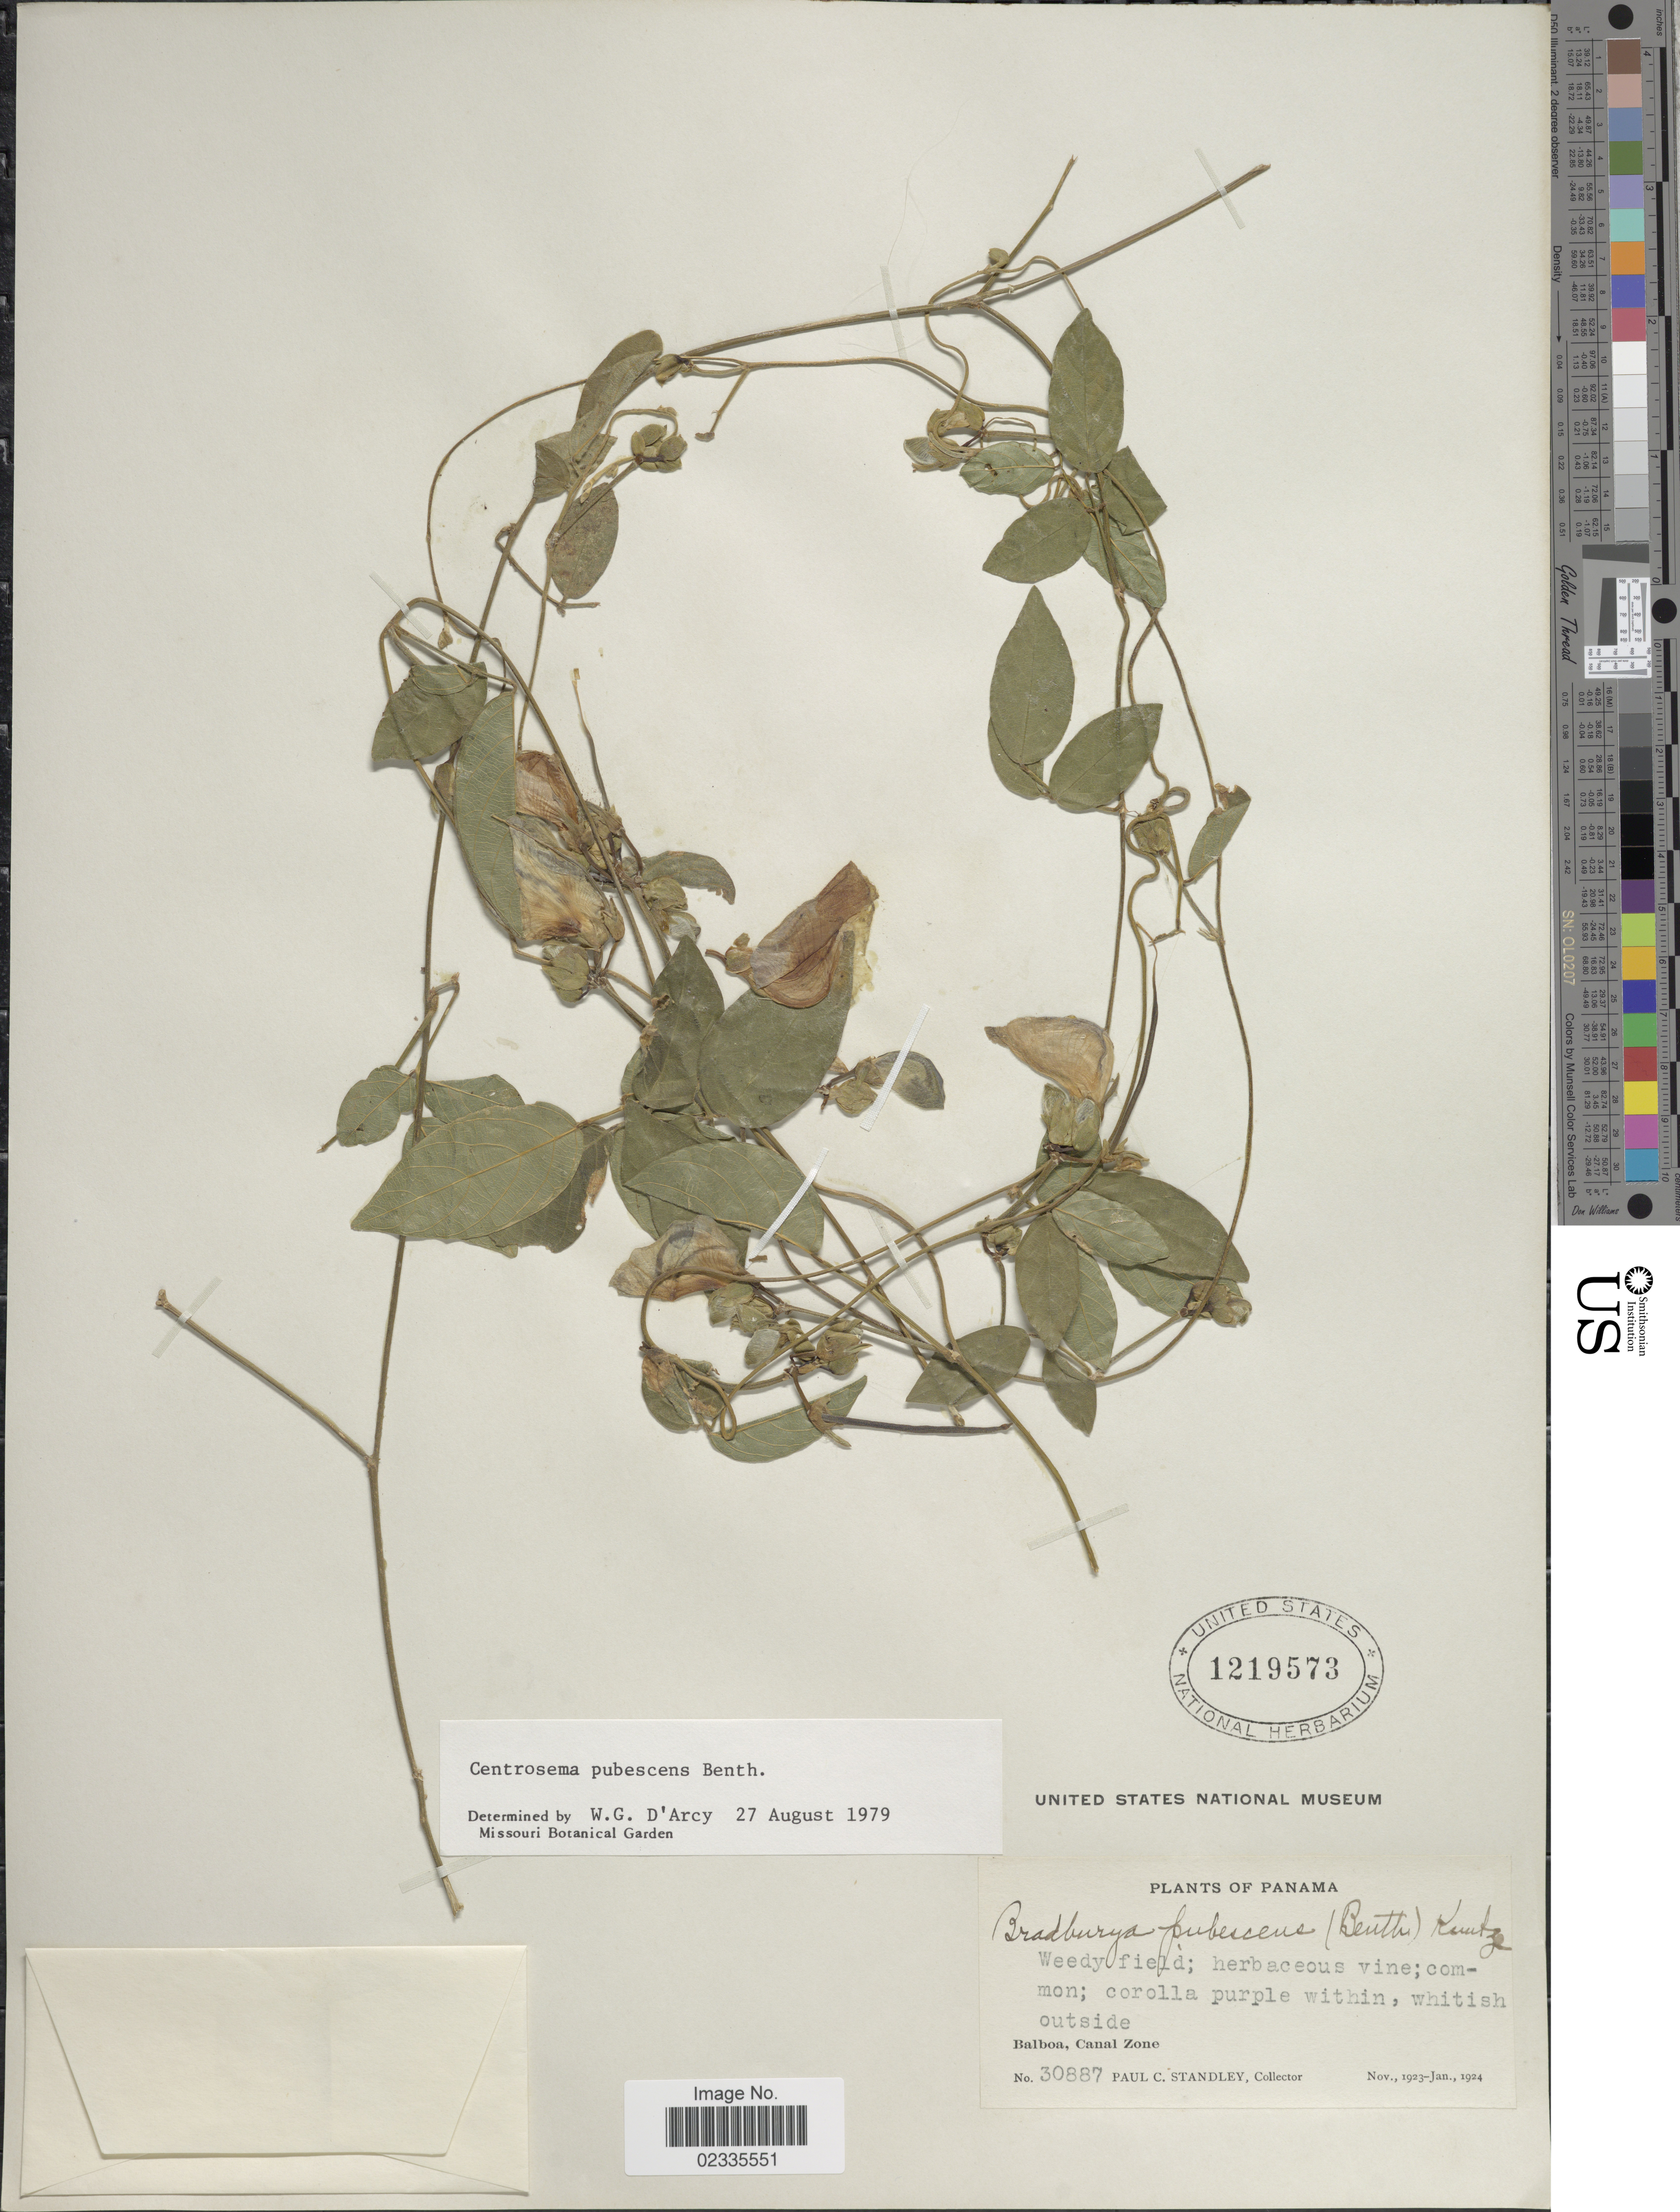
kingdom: Plantae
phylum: Tracheophyta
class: Magnoliopsida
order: Fabales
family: Fabaceae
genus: Centrosema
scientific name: Centrosema pubescens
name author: Benth.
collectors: P. C. Standley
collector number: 30887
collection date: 1923-11/1924-01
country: Panama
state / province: Colón / Panamá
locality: Balboa, Canal Zone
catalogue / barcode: US 1219573